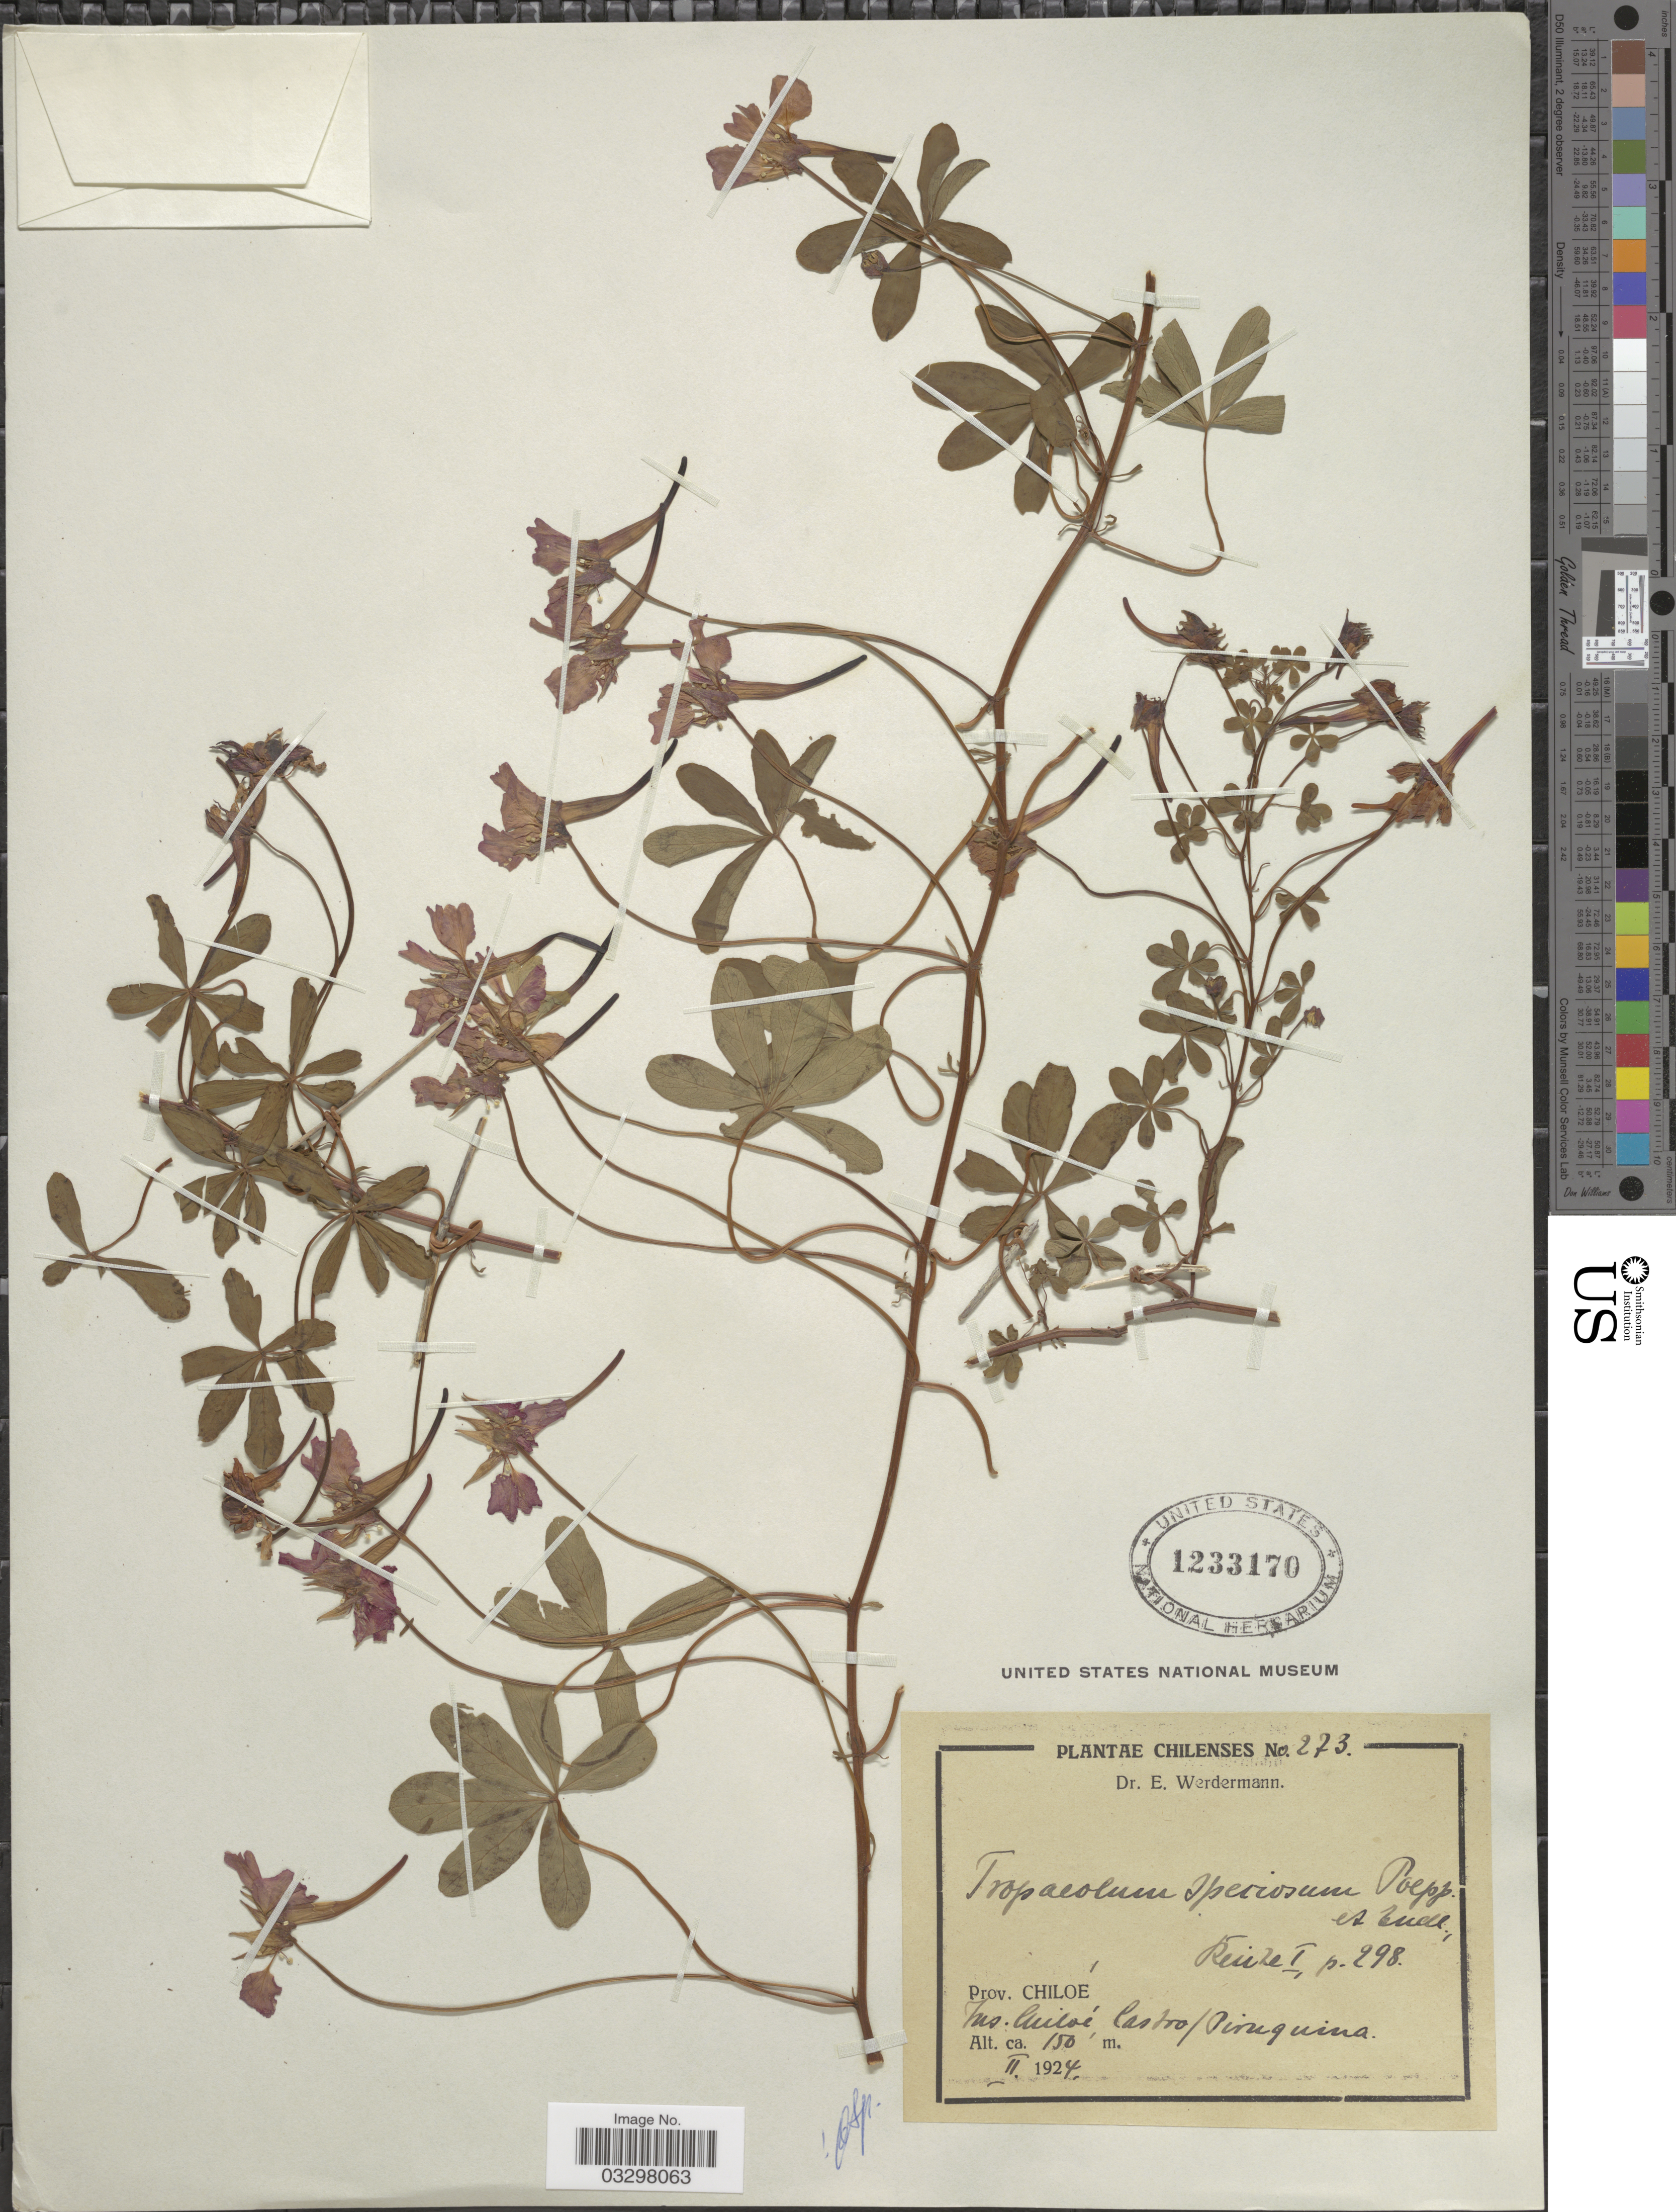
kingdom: Plantae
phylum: Tracheophyta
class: Magnoliopsida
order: Brassicales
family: Tropaeolaceae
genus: Tropaeolum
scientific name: Tropaeolum speciosum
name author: Poepp. & Endl.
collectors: E. Werdermann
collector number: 273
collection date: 1924-02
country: Chile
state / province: Arica y Parinacota (XV)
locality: Prov. Chiloé, Ins. Chiloé, Castro/Piruquina.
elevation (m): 150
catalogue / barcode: US 1233170